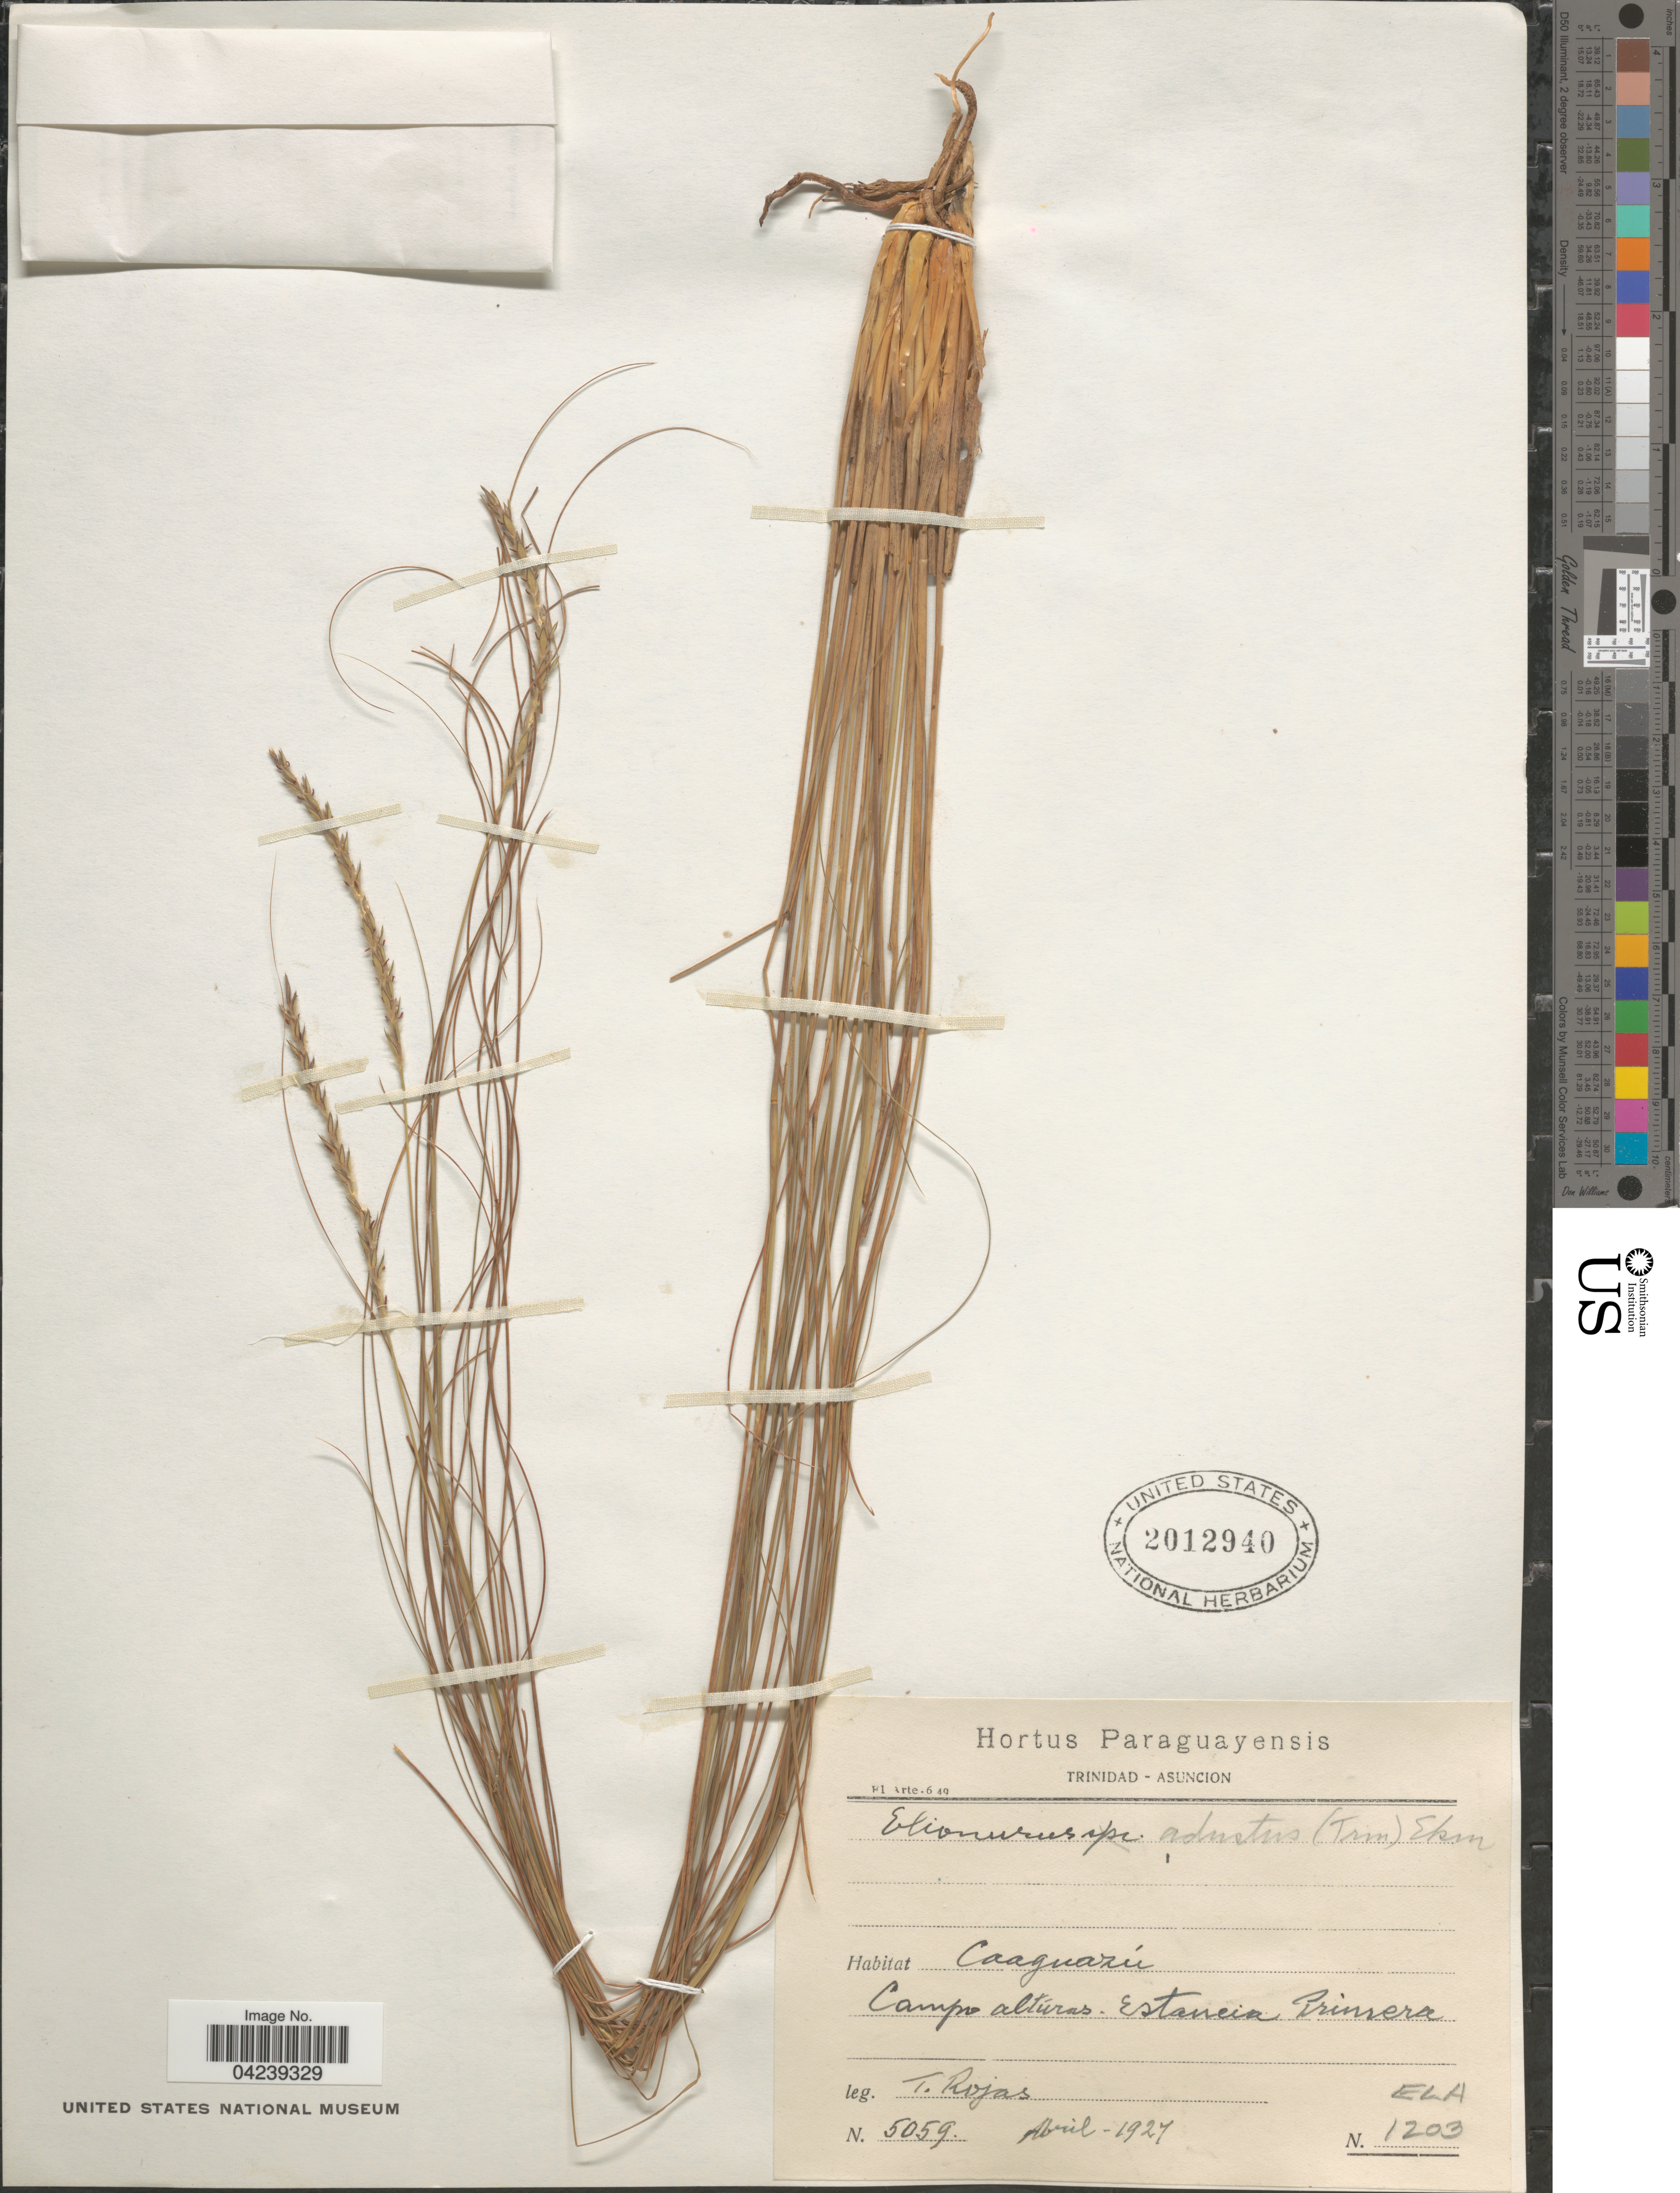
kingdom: Plantae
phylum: Tracheophyta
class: Liliopsida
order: Poales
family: Poaceae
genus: Elionurus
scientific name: Elionurus tripsacoides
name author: Humb. & Bonpl. ex Willd.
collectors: T. Rojas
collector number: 5059/1203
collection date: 1927-04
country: Paraguay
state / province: Caaguazu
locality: Campo alturas. Estancia Primera.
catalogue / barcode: US 2012940